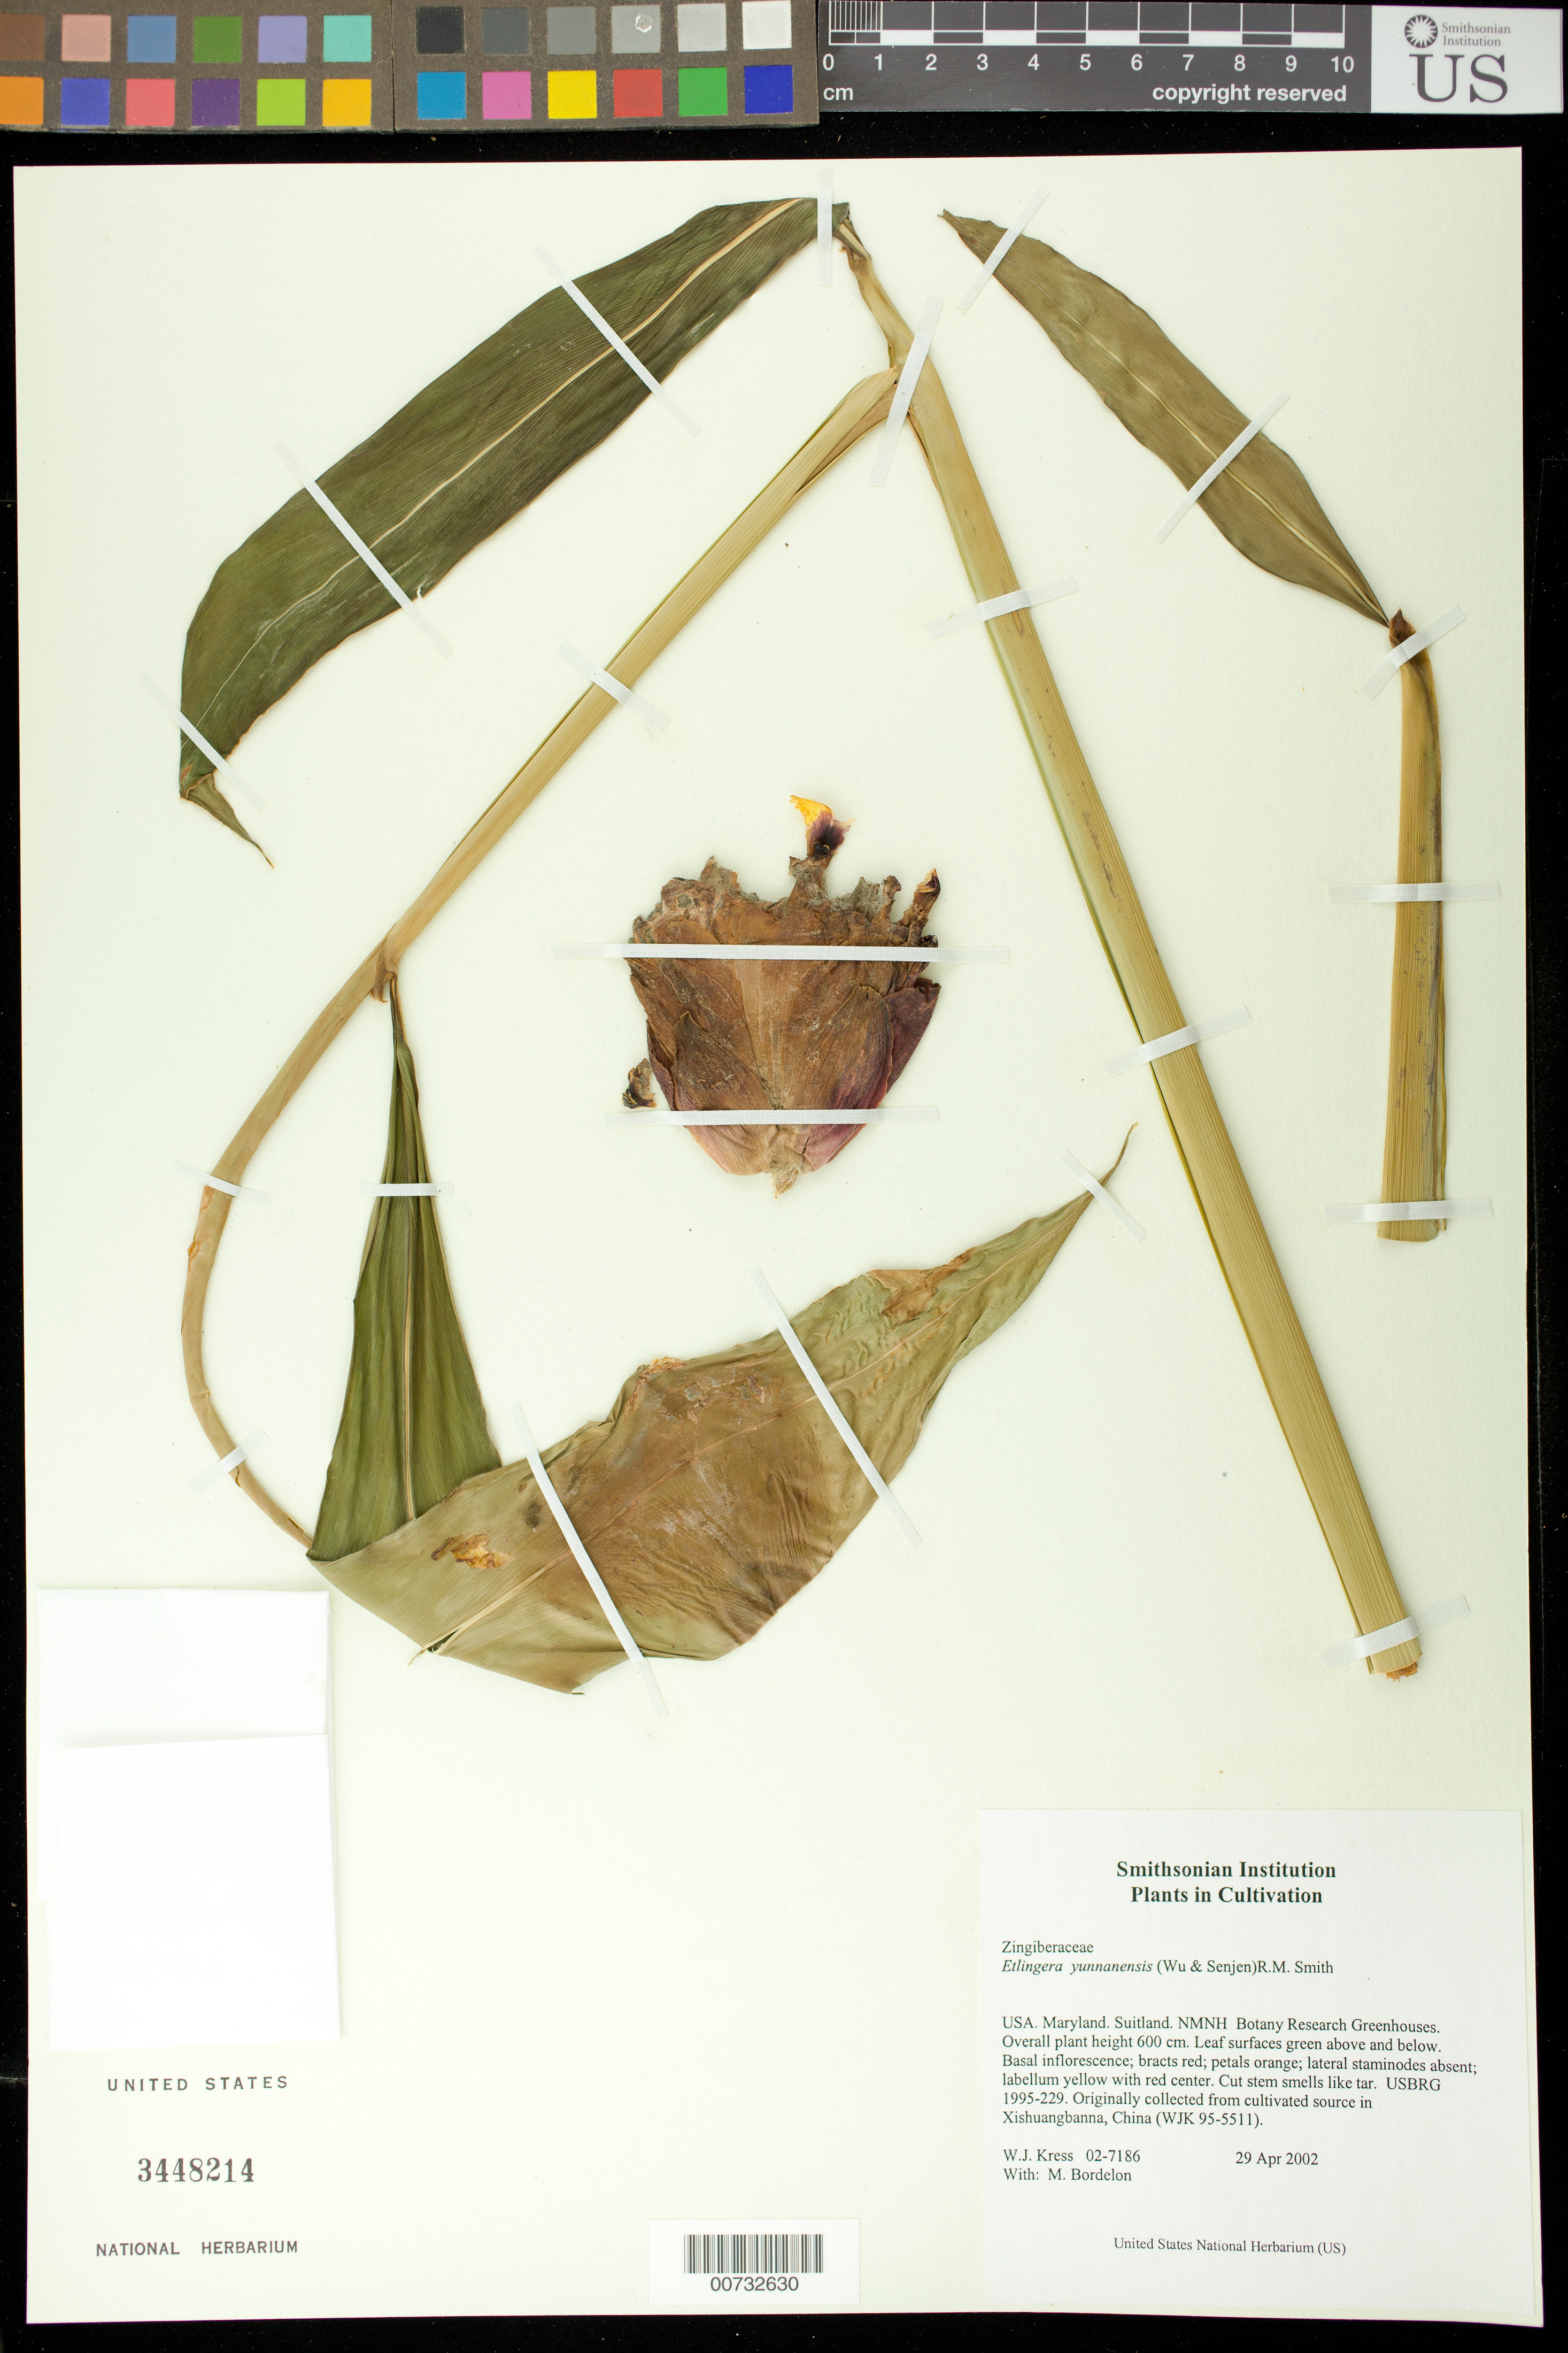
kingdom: Plantae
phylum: Tracheophyta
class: Liliopsida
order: Zingiberales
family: Zingiberaceae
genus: Etlingera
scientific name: Etlingera yunnanensis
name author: (T.L. Wu & S.J. Chen) R.M. Sm.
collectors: W. J. Kress & M. Bordelon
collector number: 02-7186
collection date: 2002-04-29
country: United States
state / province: Maryland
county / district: Prince George's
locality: NMNH Botany Research Greenhouses. Suitland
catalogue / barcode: US 3448214